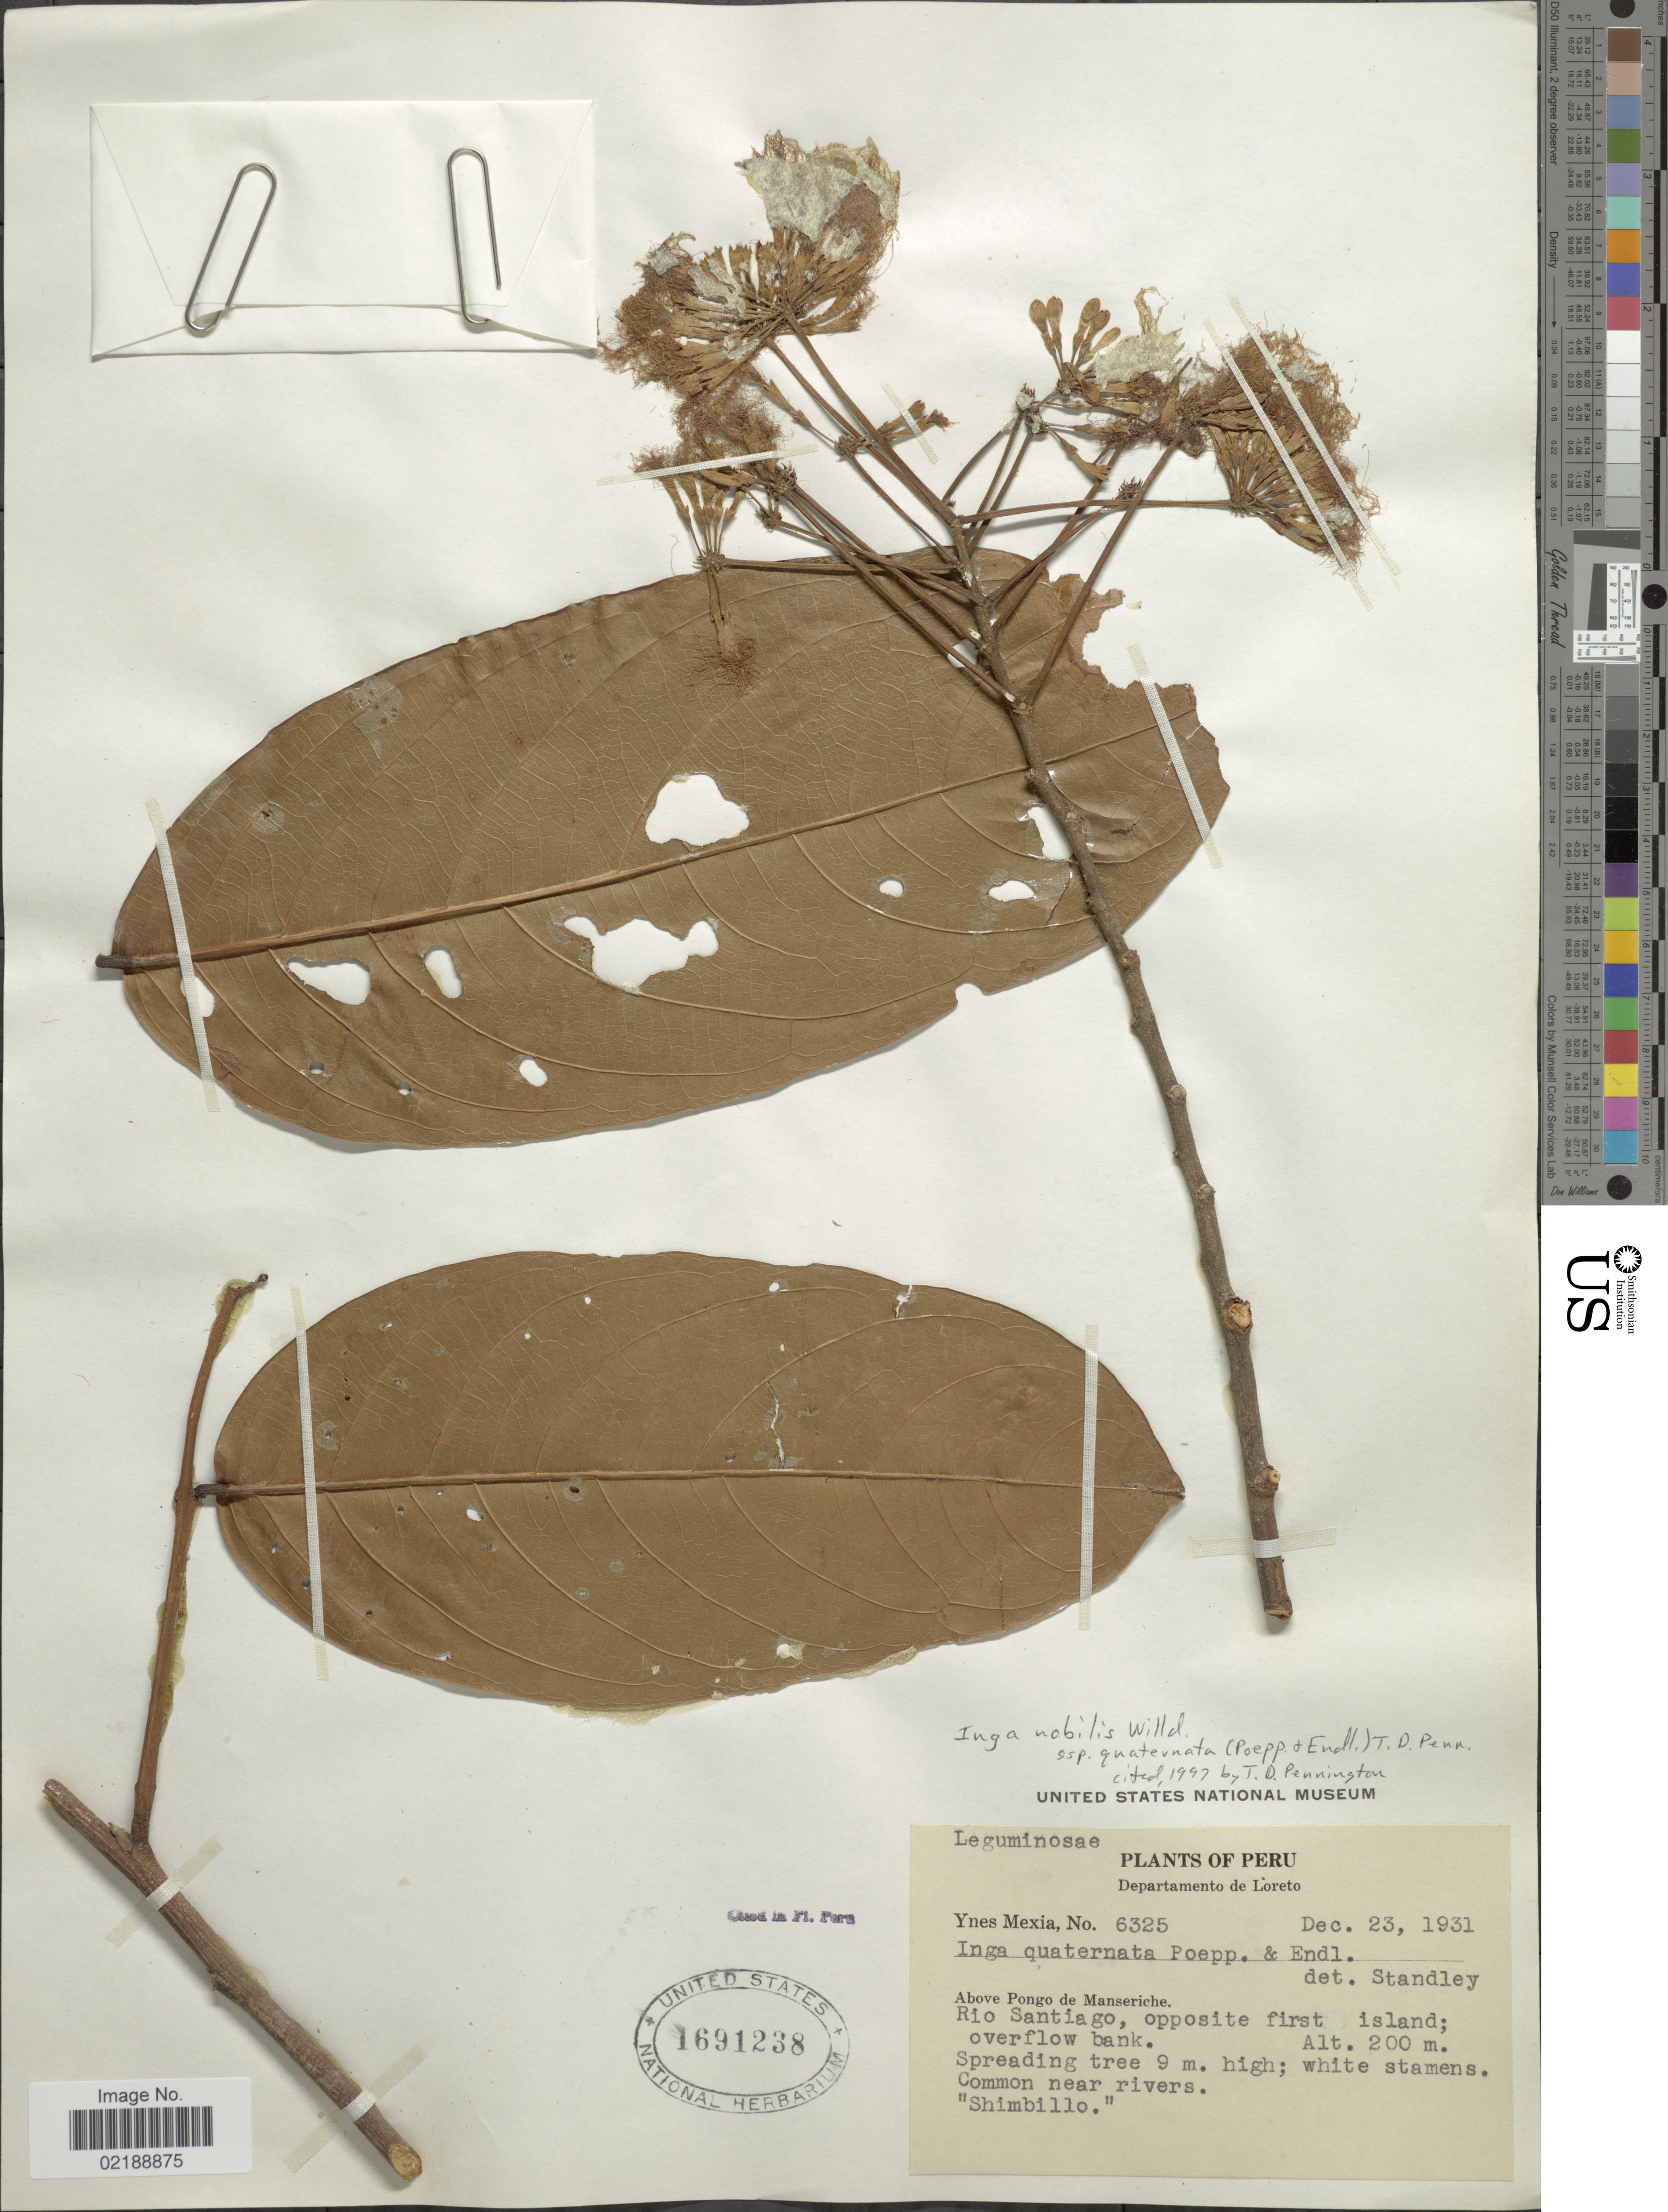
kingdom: Plantae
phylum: Tracheophyta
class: Magnoliopsida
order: Fabales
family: Fabaceae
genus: Inga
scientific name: Inga nobilis subsp. quaternata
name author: (Poepp. & Endl.) T.D. Penn.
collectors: Y. Mexia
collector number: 6325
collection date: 1931-12-23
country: Peru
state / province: Loreto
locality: Departamento de Loreto, Above Pongo de Manseriche. Rio Santiago, opposite first island; overflow bank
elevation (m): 200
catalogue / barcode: US 1691238